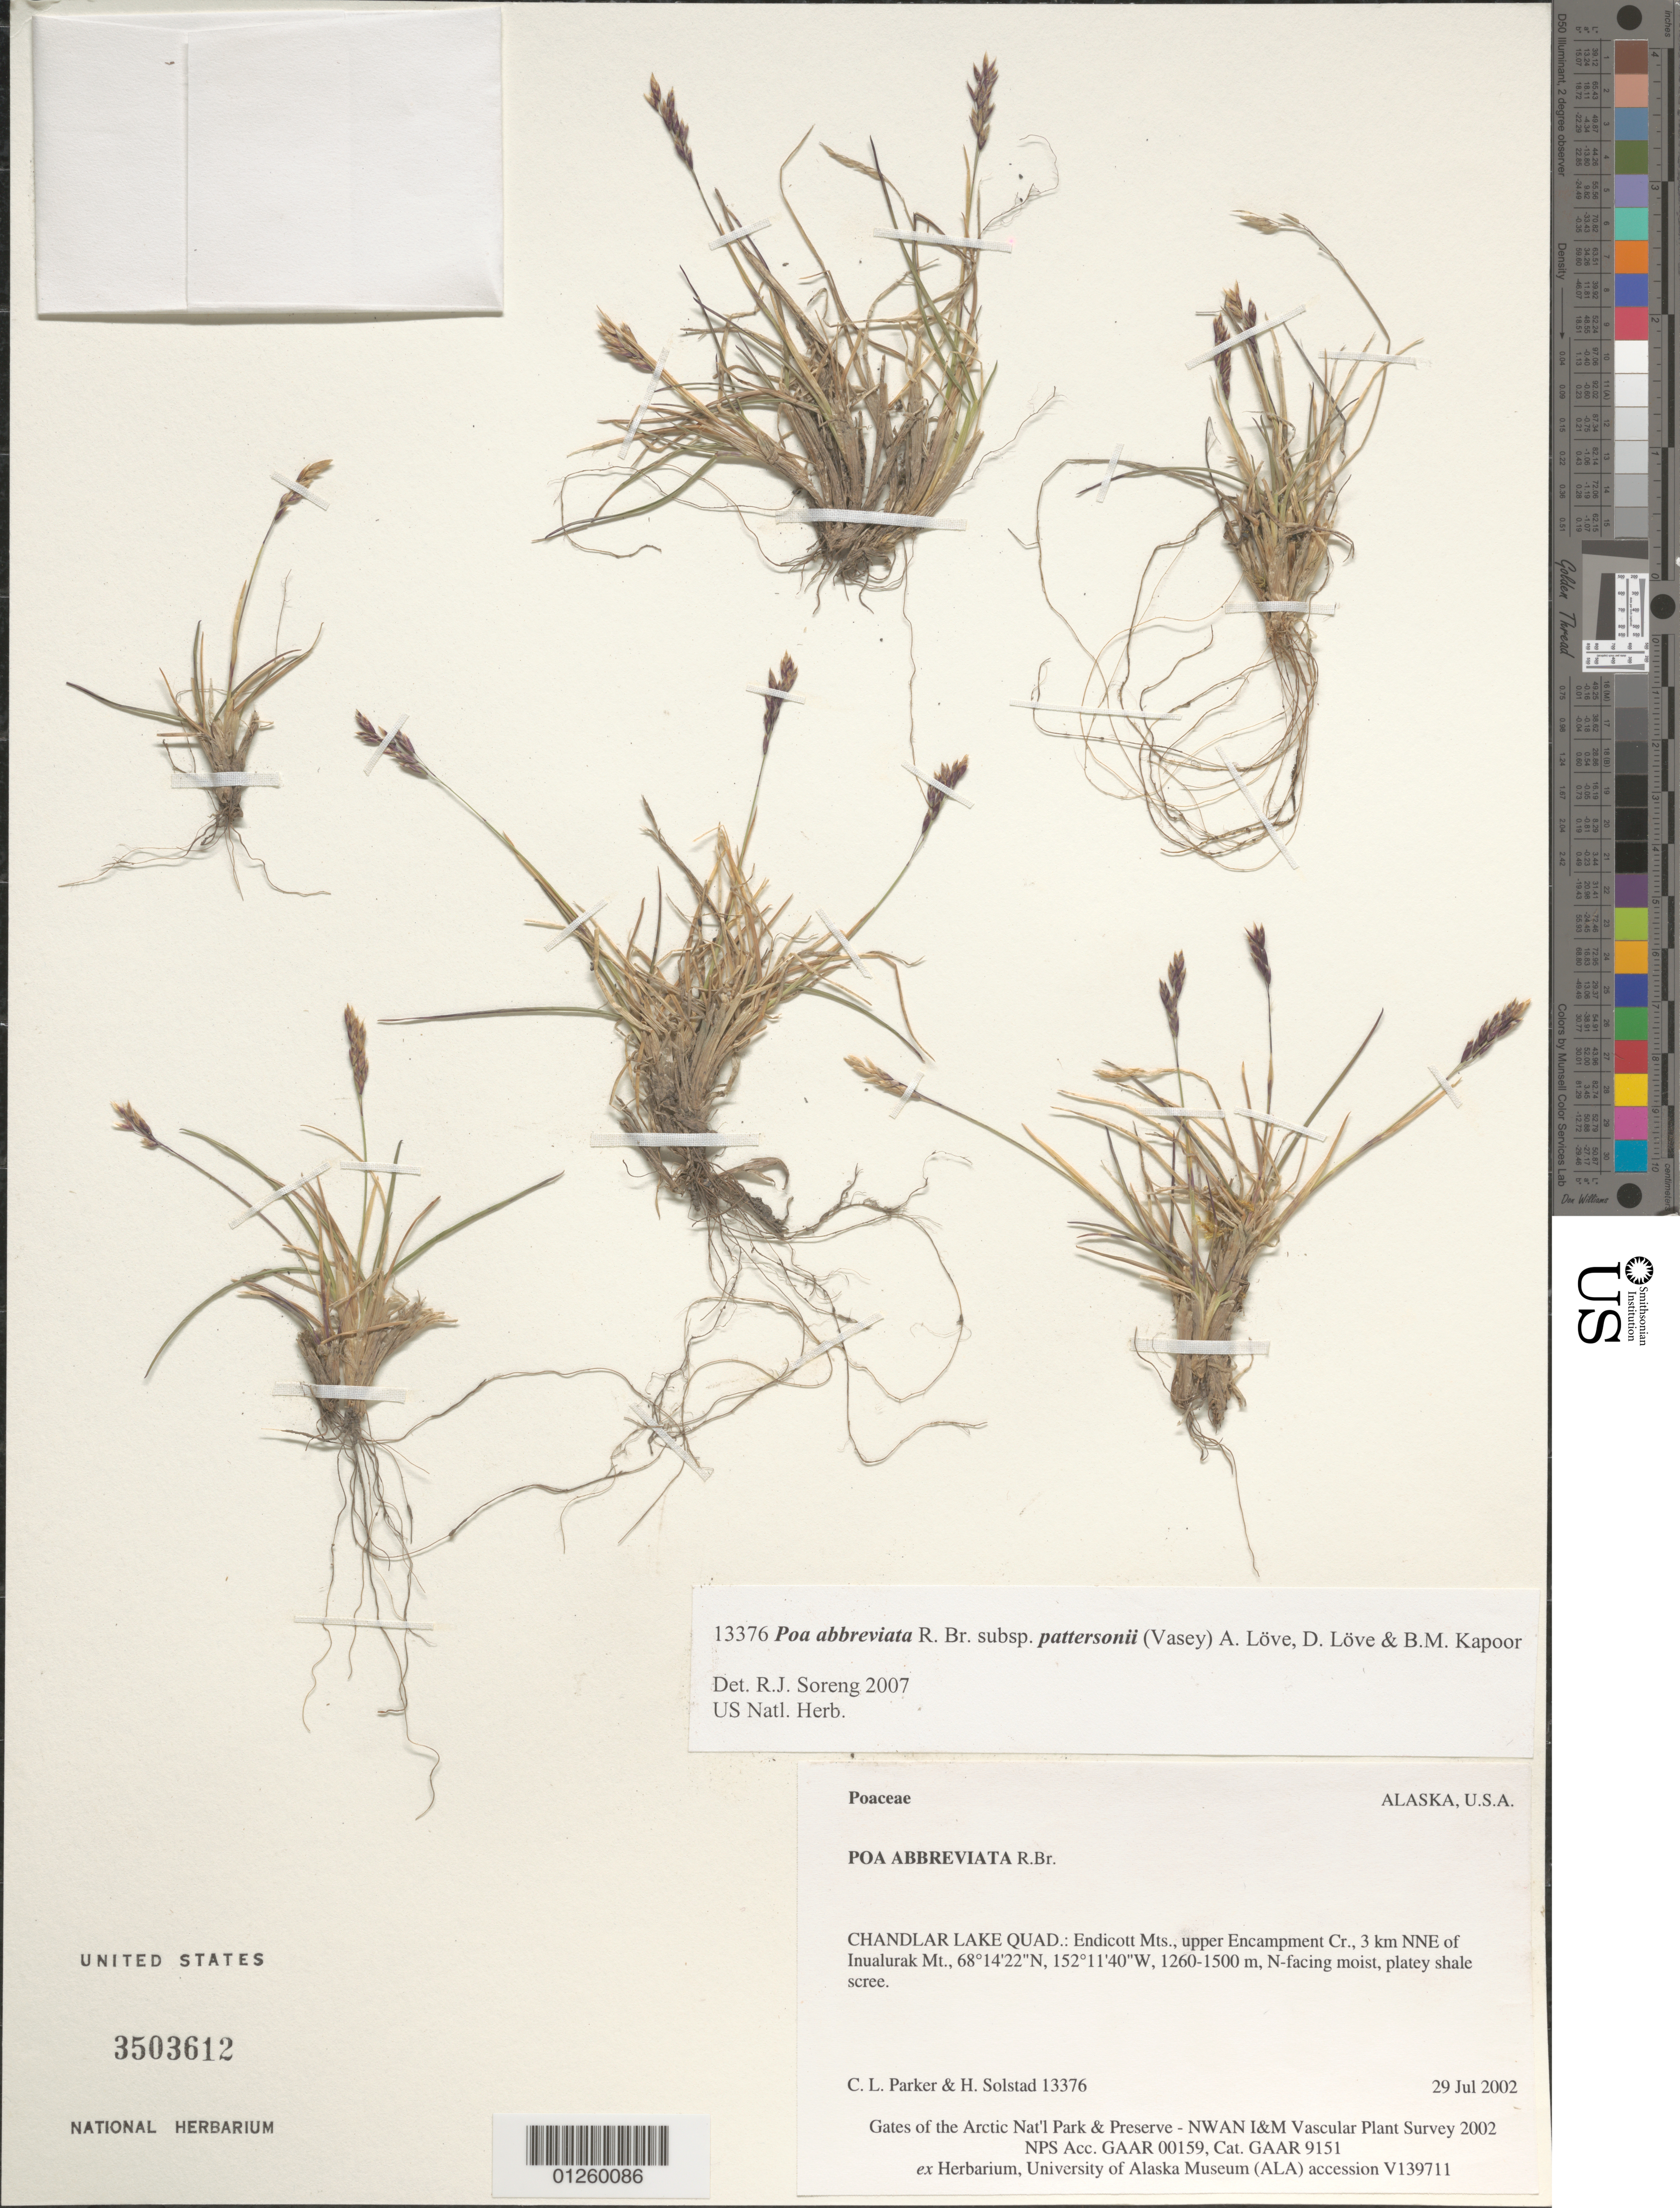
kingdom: Plantae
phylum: Tracheophyta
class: Liliopsida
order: Poales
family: Poaceae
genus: Poa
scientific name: Poa abbreviata subsp. pattersonii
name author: (Vasey) Á. Löve et al.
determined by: Soreng, Robert J., Research Associate (BOT), Smithsonian Institution - National Museum of Natural History (UNITED STATES)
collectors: C. L. Parker & H. Solstad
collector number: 13376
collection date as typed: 29 jul 2002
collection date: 2002-07-29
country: United States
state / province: Alaska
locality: Chandler Lake Quad: Endicott Mts., upper Encampment Cr., 3 km. NNE of Inualurak Mt.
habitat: N-facing moist, plately shale scree.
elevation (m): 1260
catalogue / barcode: US 3503612